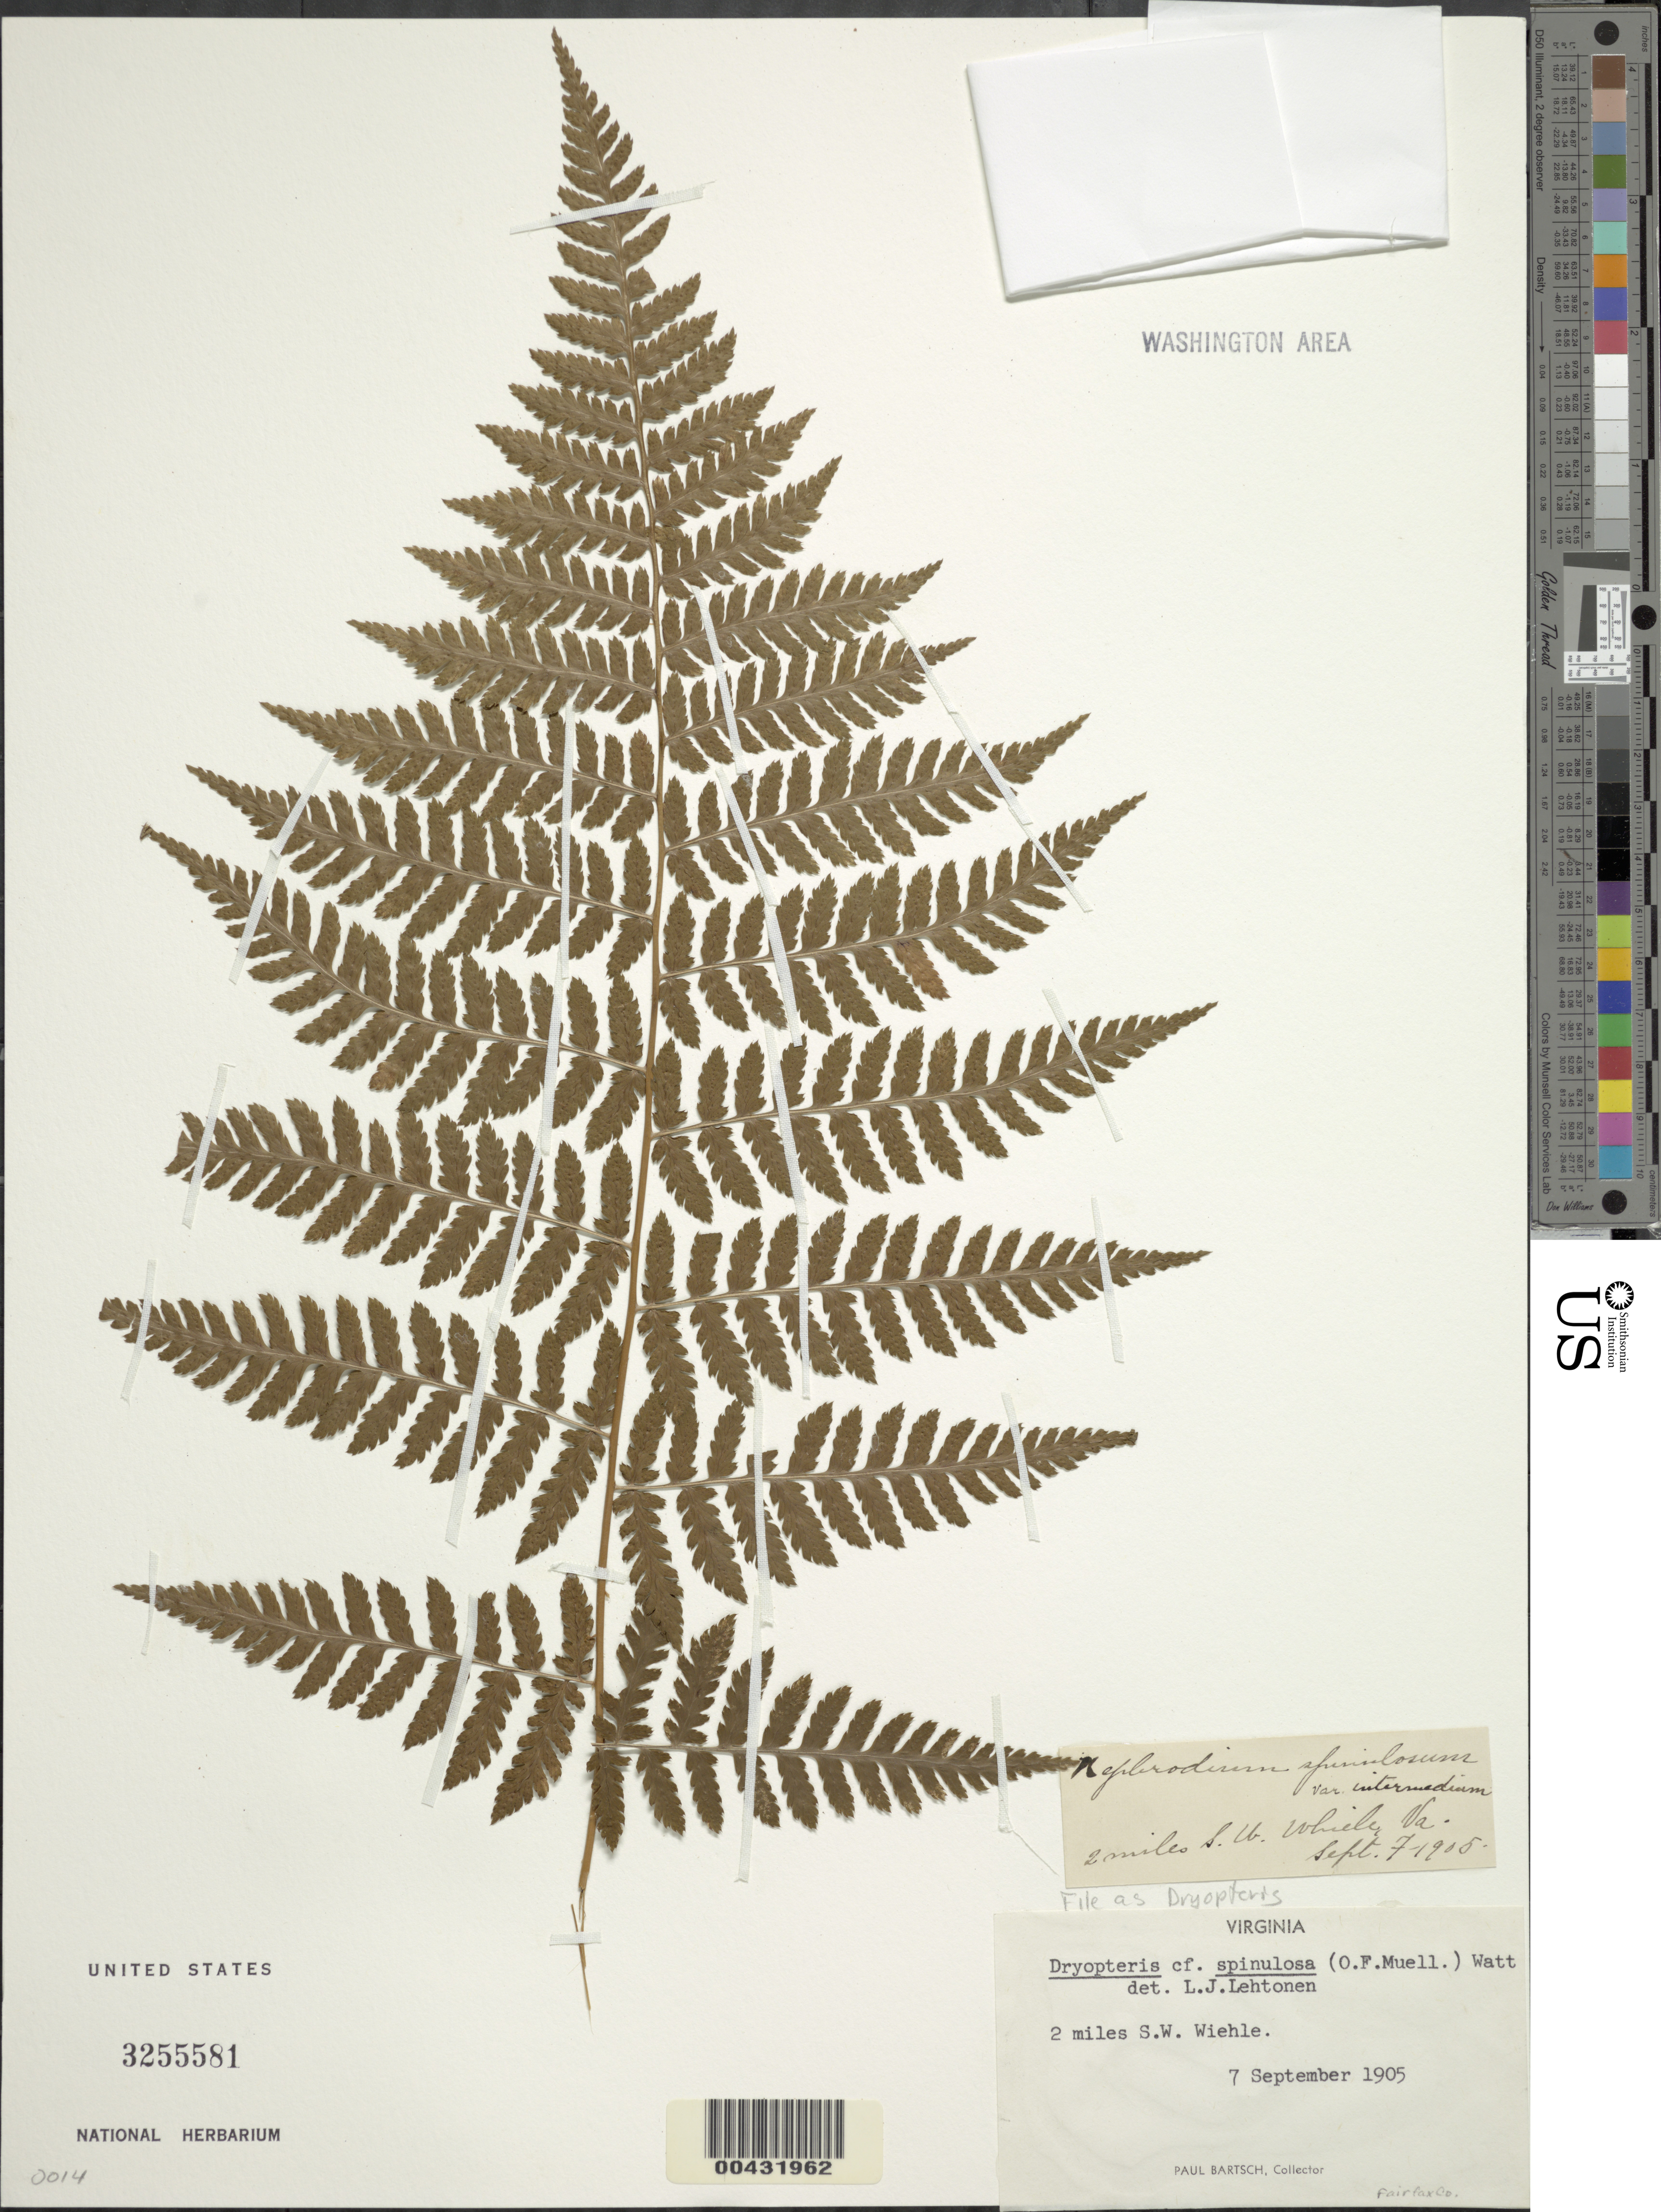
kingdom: Plantae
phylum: Tracheophyta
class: Polypodiopsida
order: Polypodiales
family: Dryopteridaceae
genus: Dryopteris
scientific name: Dryopteris carthusiana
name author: (Villars) H.P. Fuchs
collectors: P. Bartsch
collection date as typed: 07 Sep 1905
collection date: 1905-09-07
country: United States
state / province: Virginia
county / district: Fairfax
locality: SW of Wiehle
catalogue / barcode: US 3255581